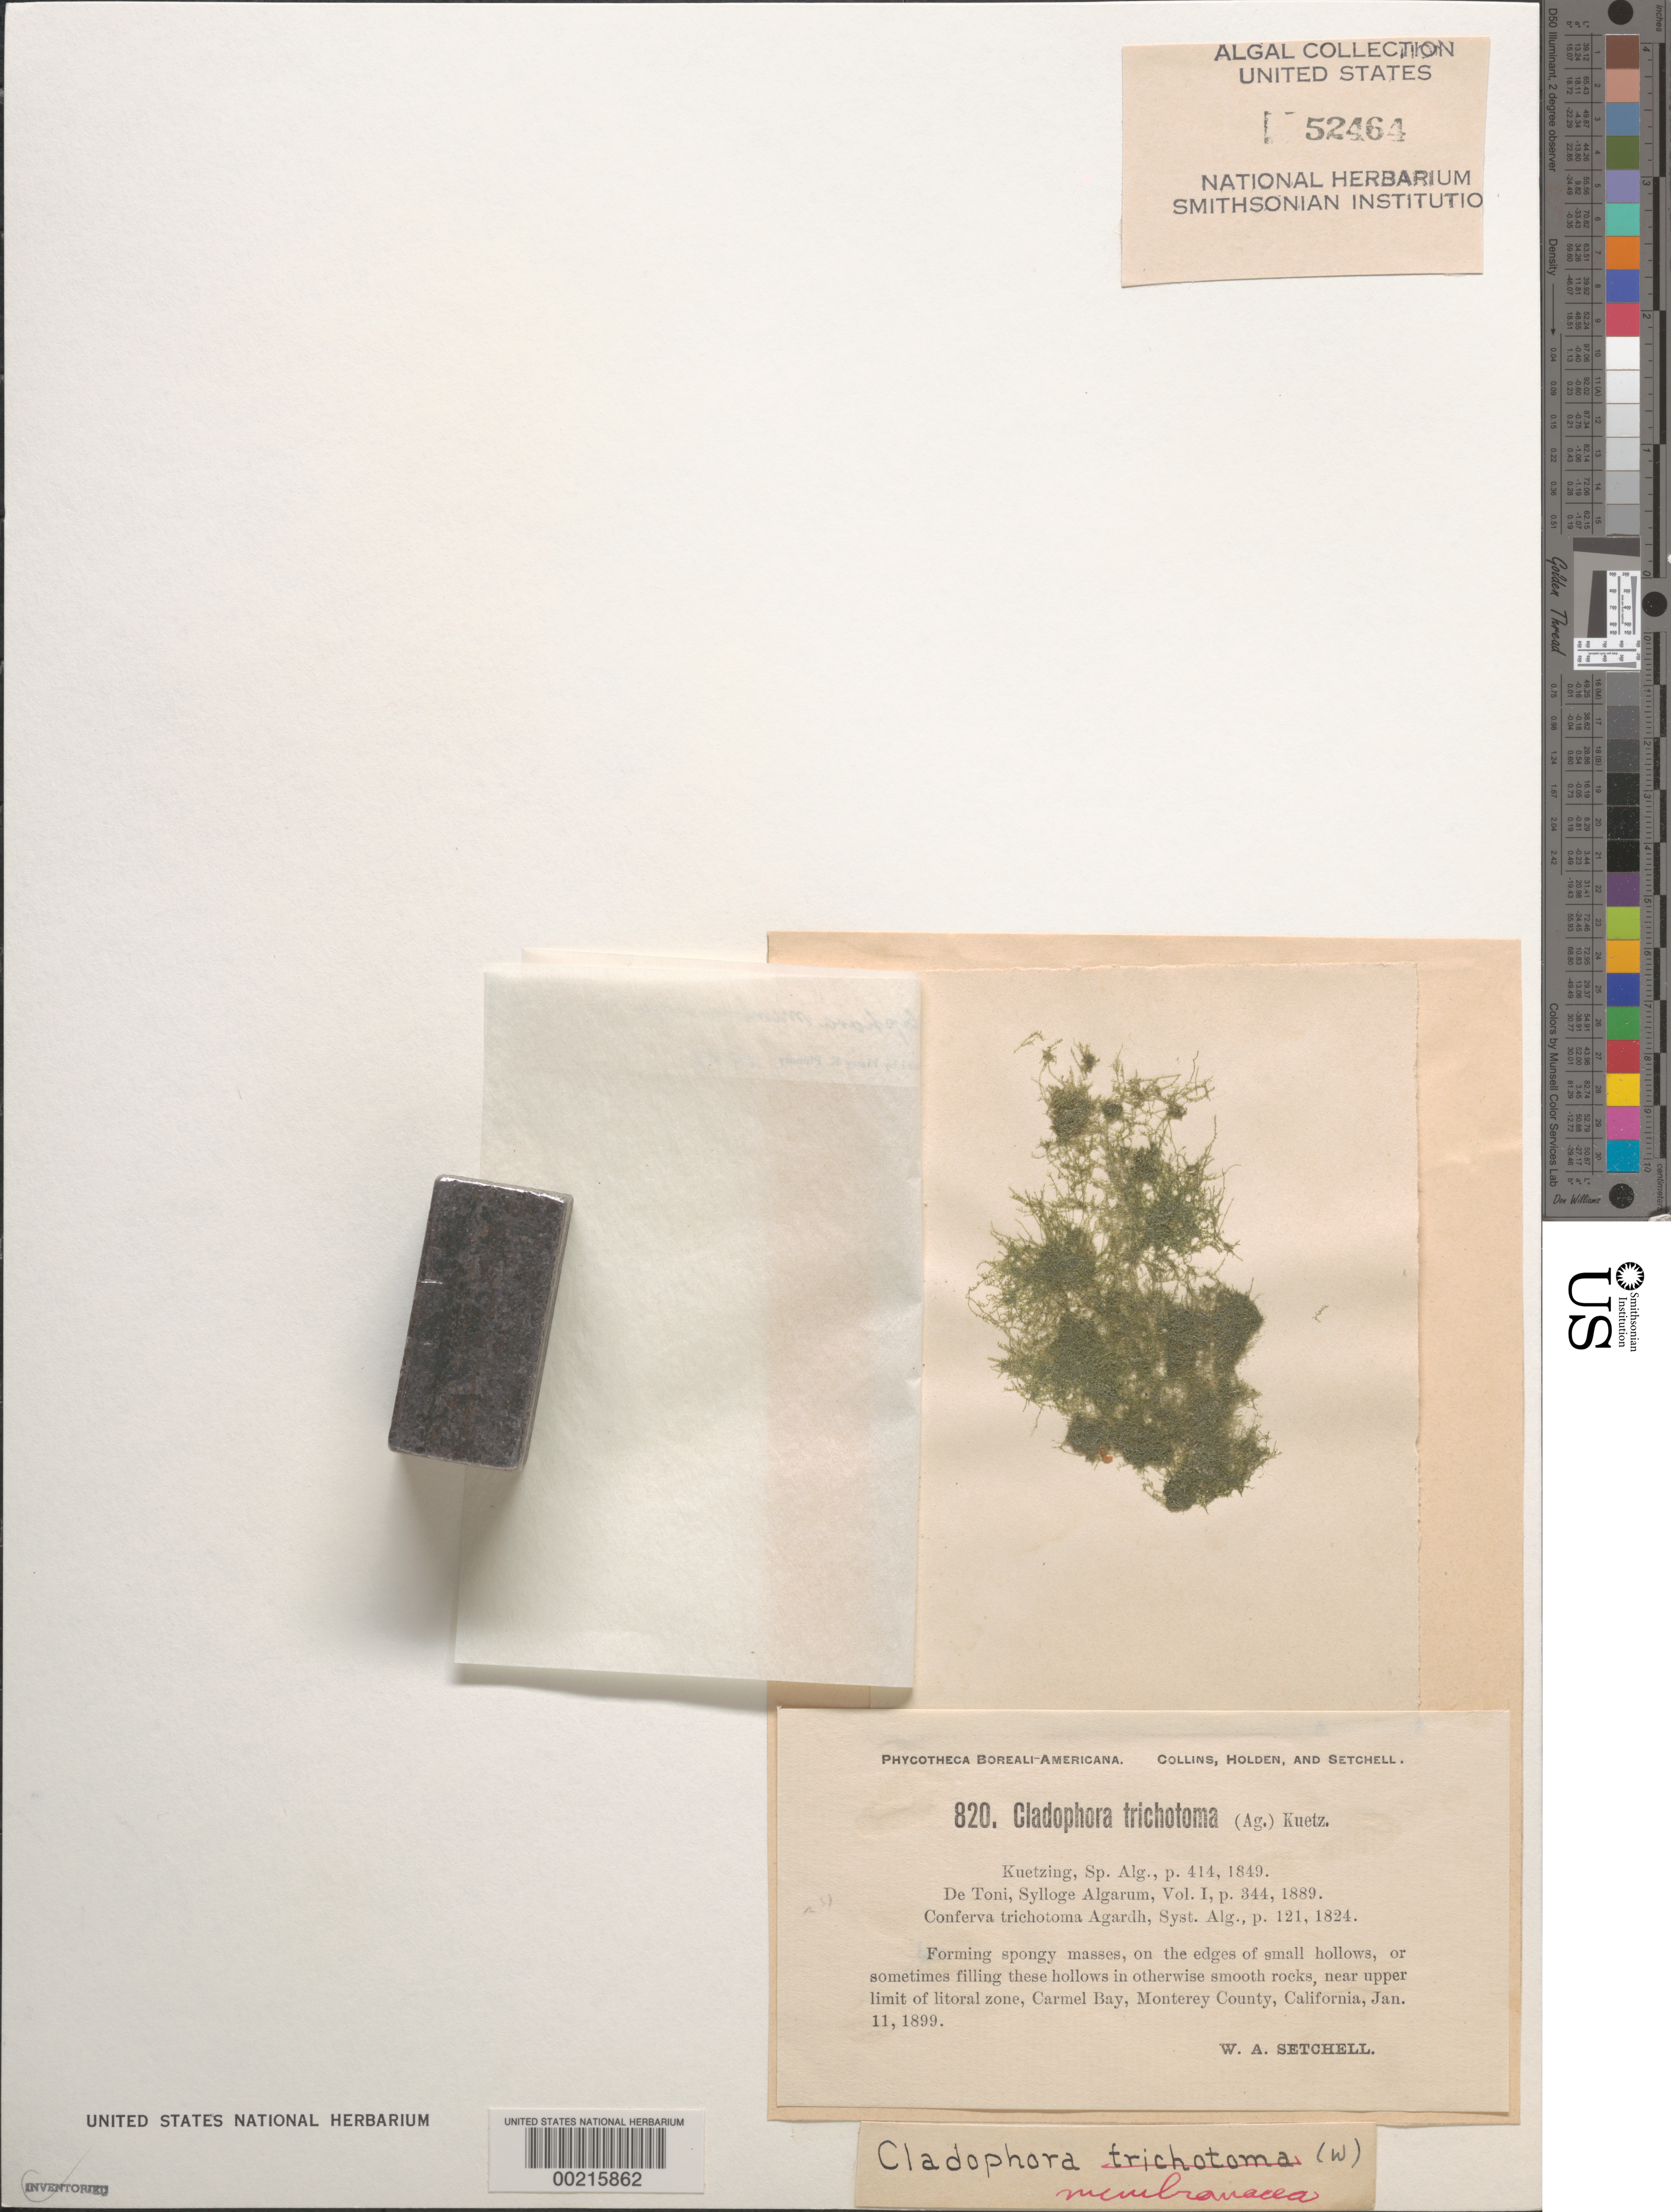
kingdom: Plantae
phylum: Chlorophyta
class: Ulvophyceae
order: Bryopsidales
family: Caulerpaceae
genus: Caulerpa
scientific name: Caulerpa chemnitzia var. vanbossae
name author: (Setch. & N.L. Gardner) Fern.-Garcia & Riosm.-Rod.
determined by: Algae name updating Project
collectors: W. Setchell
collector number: PB-A 820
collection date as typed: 11 Jan 1899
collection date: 1899-01-11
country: United States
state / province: California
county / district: Monterey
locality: Carmel Bay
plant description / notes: Collins, Holden & Setchell, Phycotheca Boreali-Americana, Fasc. XVII, 1901, as Cladophora trichotoma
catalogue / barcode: US 52464